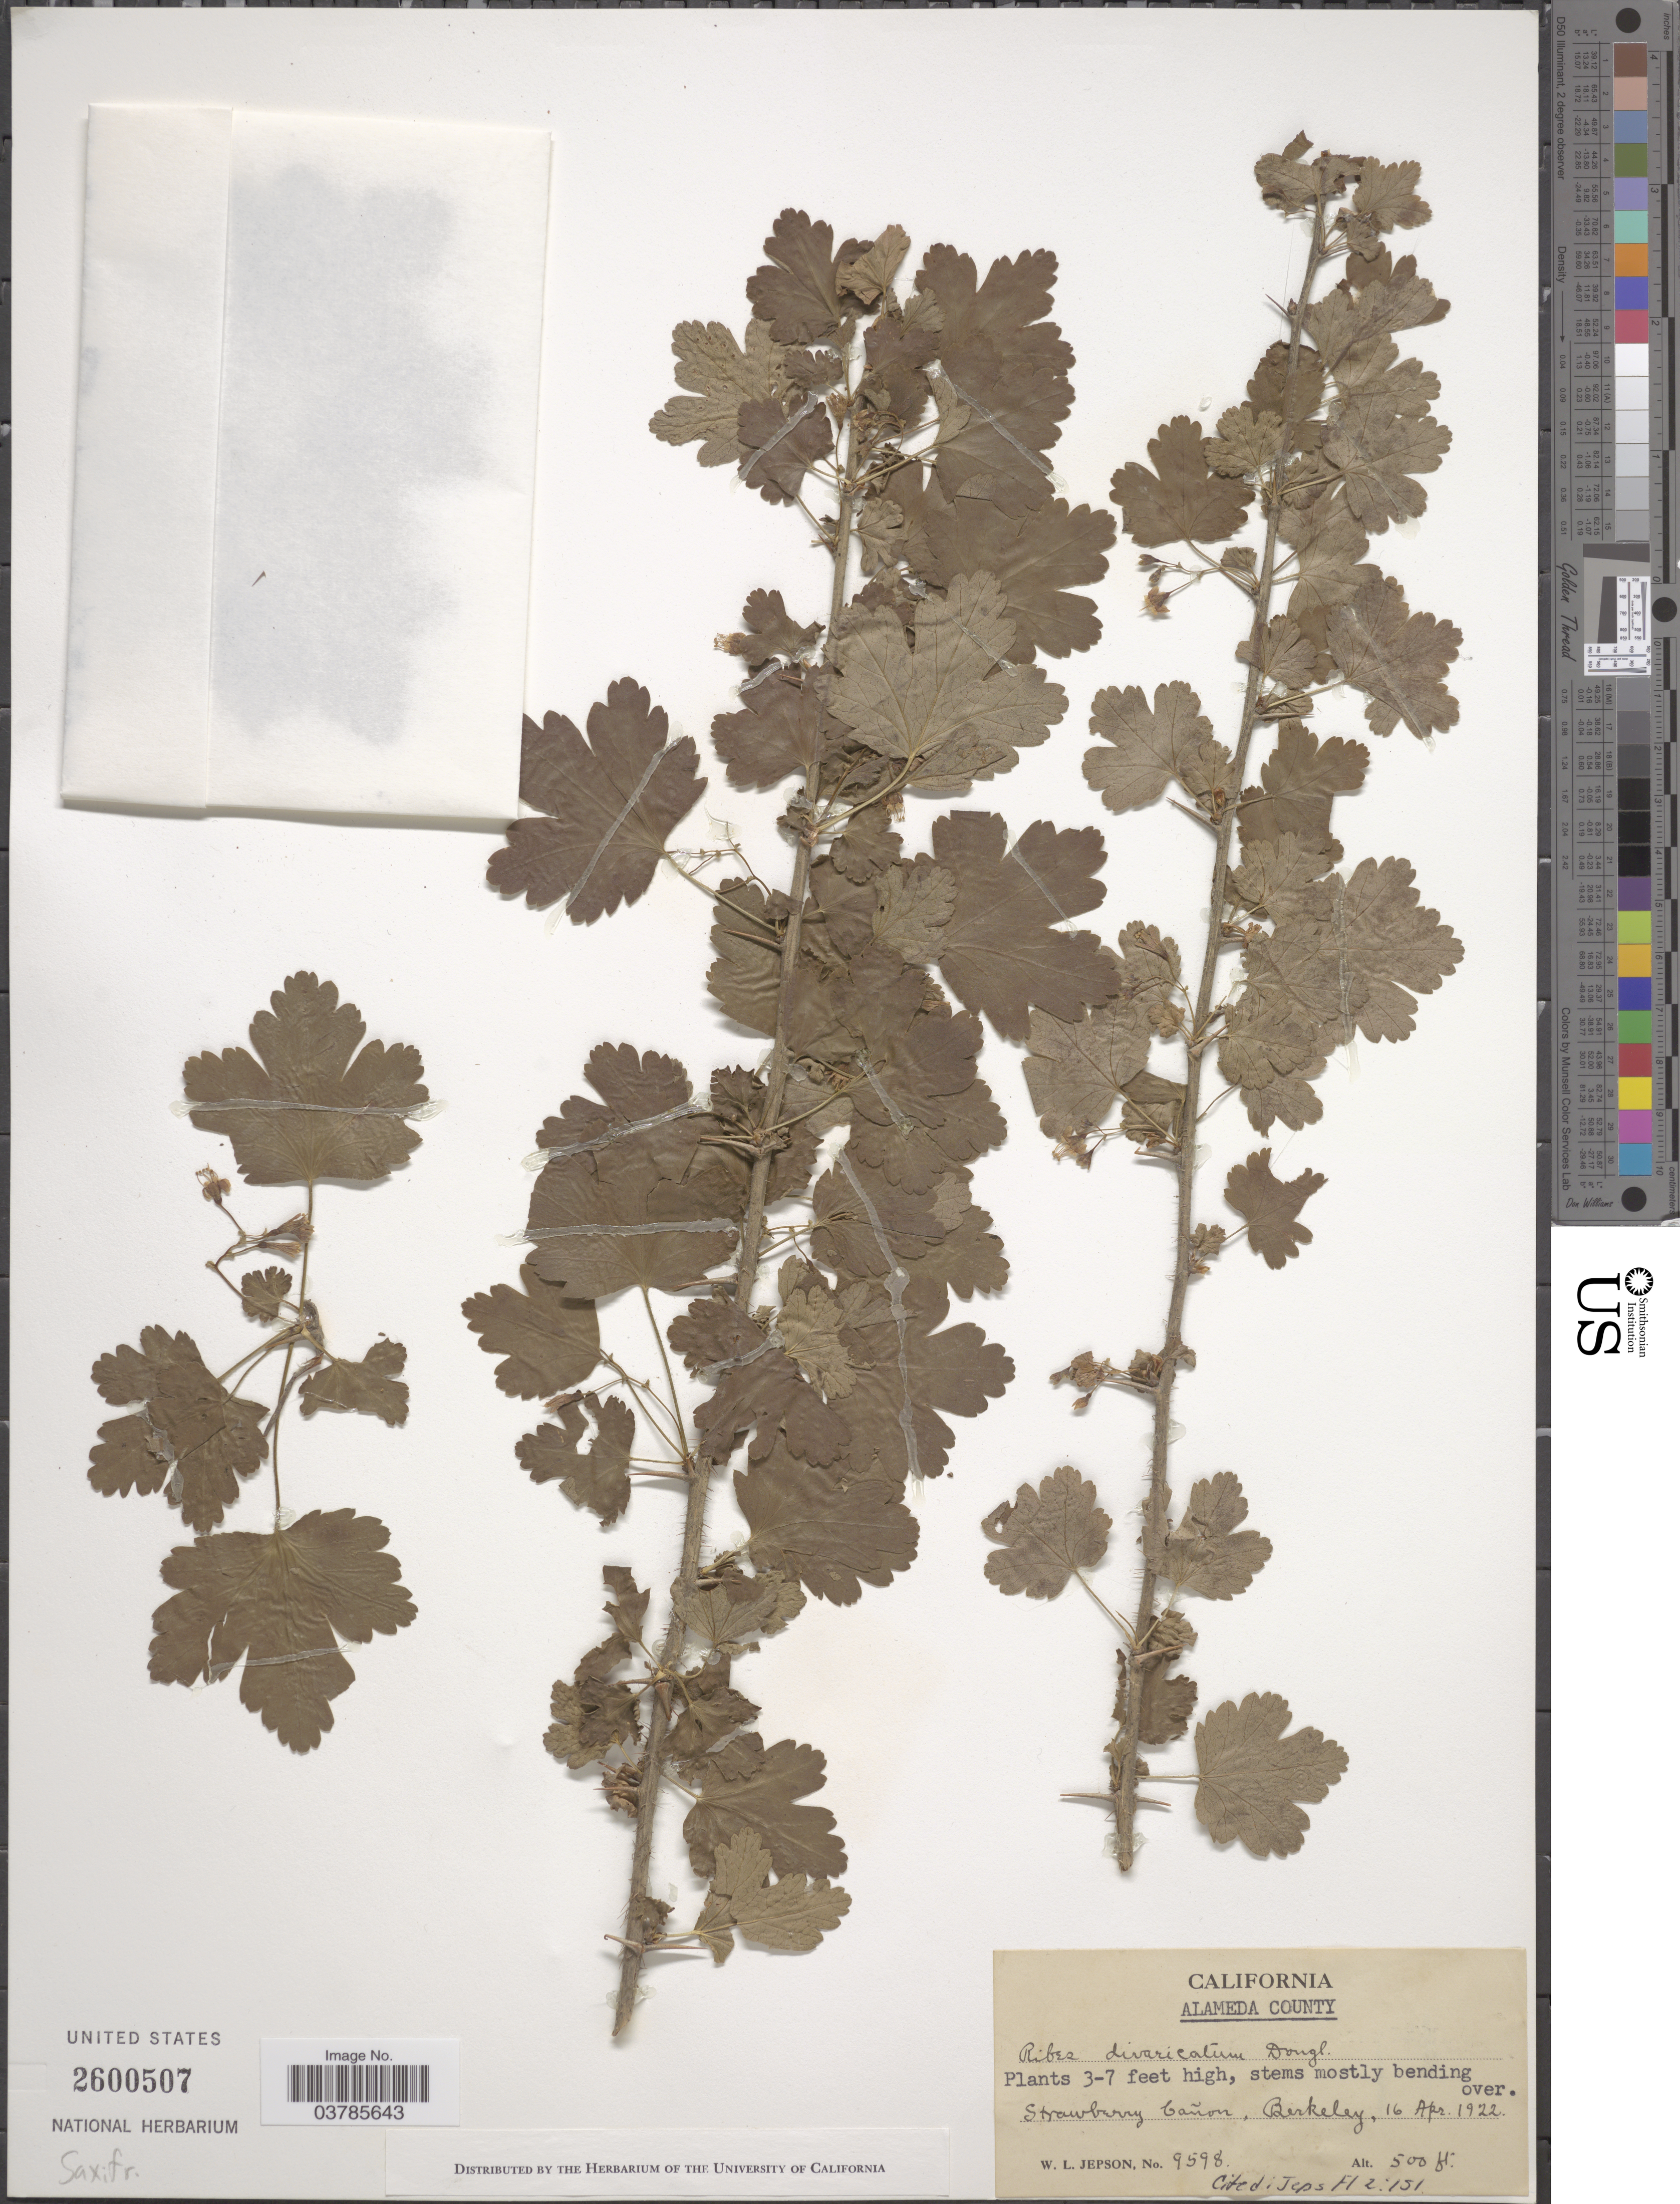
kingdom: Plantae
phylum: Tracheophyta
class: Magnoliopsida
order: Saxifragales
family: Grossulariaceae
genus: Ribes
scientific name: Ribes divaricatum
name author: Douglas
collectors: W. L. Jepson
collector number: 9598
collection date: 1922-04-16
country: United States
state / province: California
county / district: Alameda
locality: Alameda County. Strawberry Cañon, Berkeley.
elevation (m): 152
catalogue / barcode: US 2600507